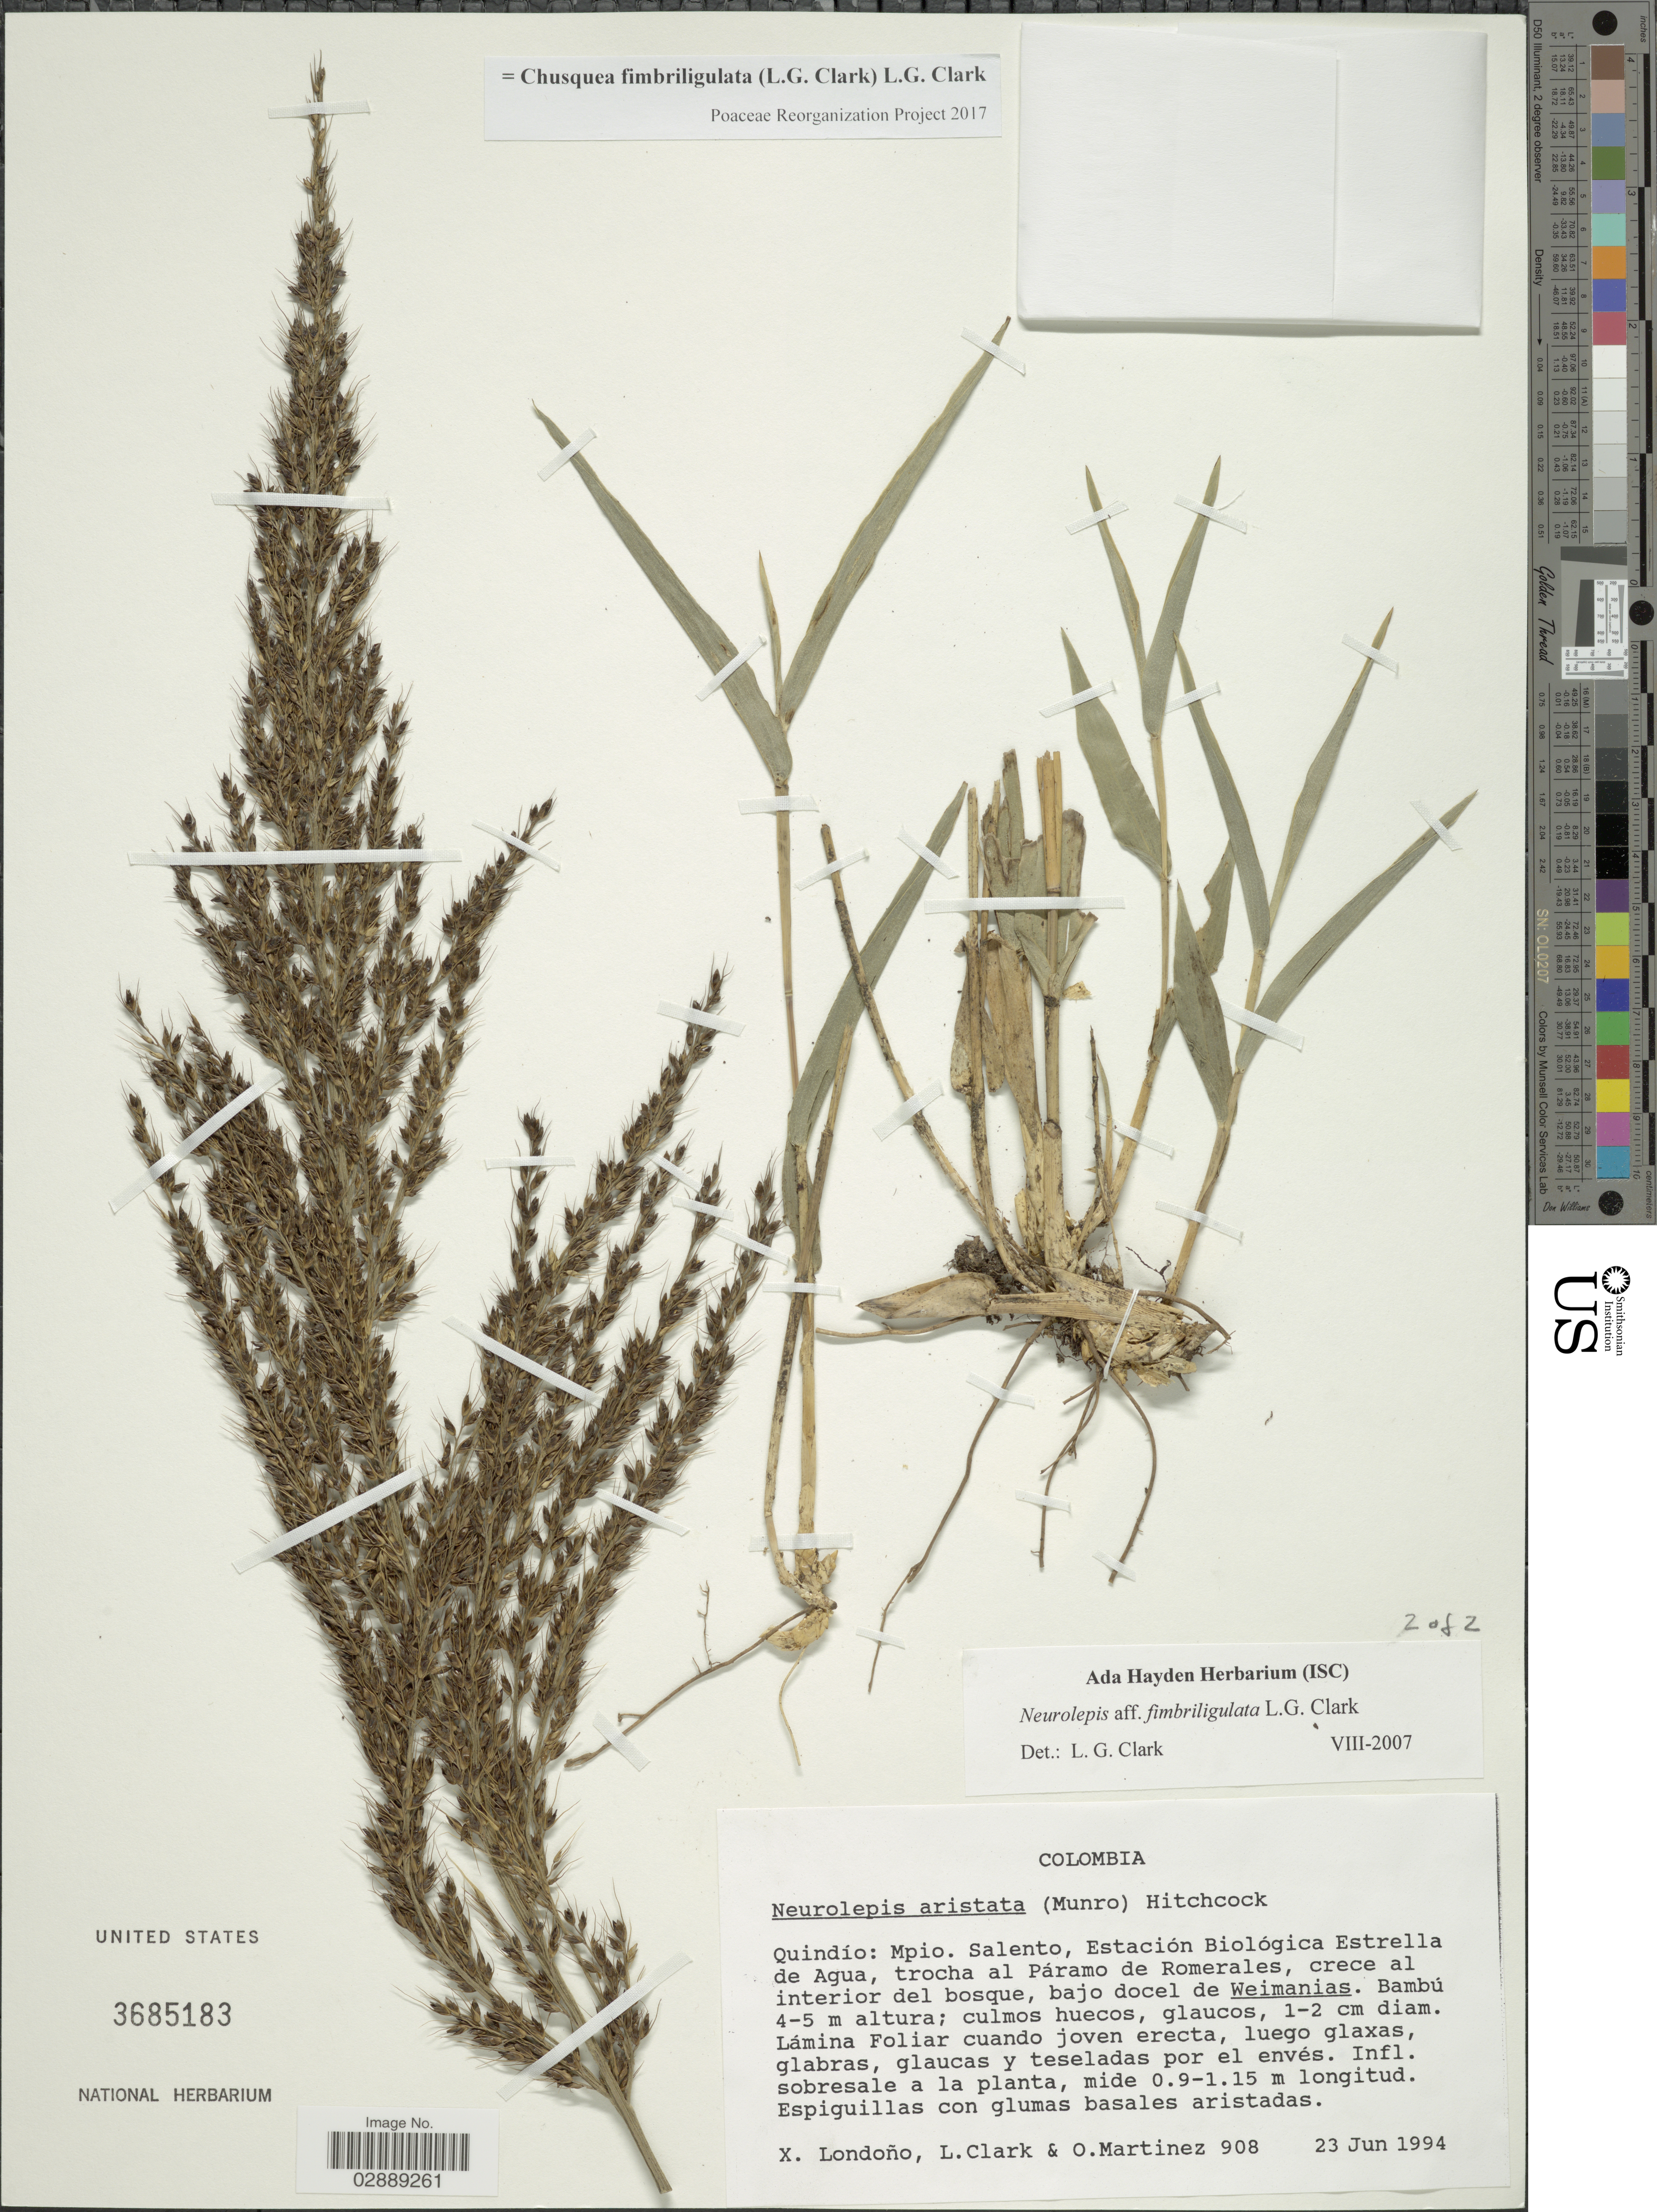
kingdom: Plantae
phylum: Tracheophyta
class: Liliopsida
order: Poales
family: Poaceae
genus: Chusquea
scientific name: Chusquea fimbriligulata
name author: (L.G. Clark) L.G. Clark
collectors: X. Londoño, L. G. Clark & O. Martínez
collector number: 908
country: Colombia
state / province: Quindío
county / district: Salento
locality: Estacion Biologica Estrella de Agua, trail to Paramo de Romerales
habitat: crece al interior del bosque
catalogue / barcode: US 3685183